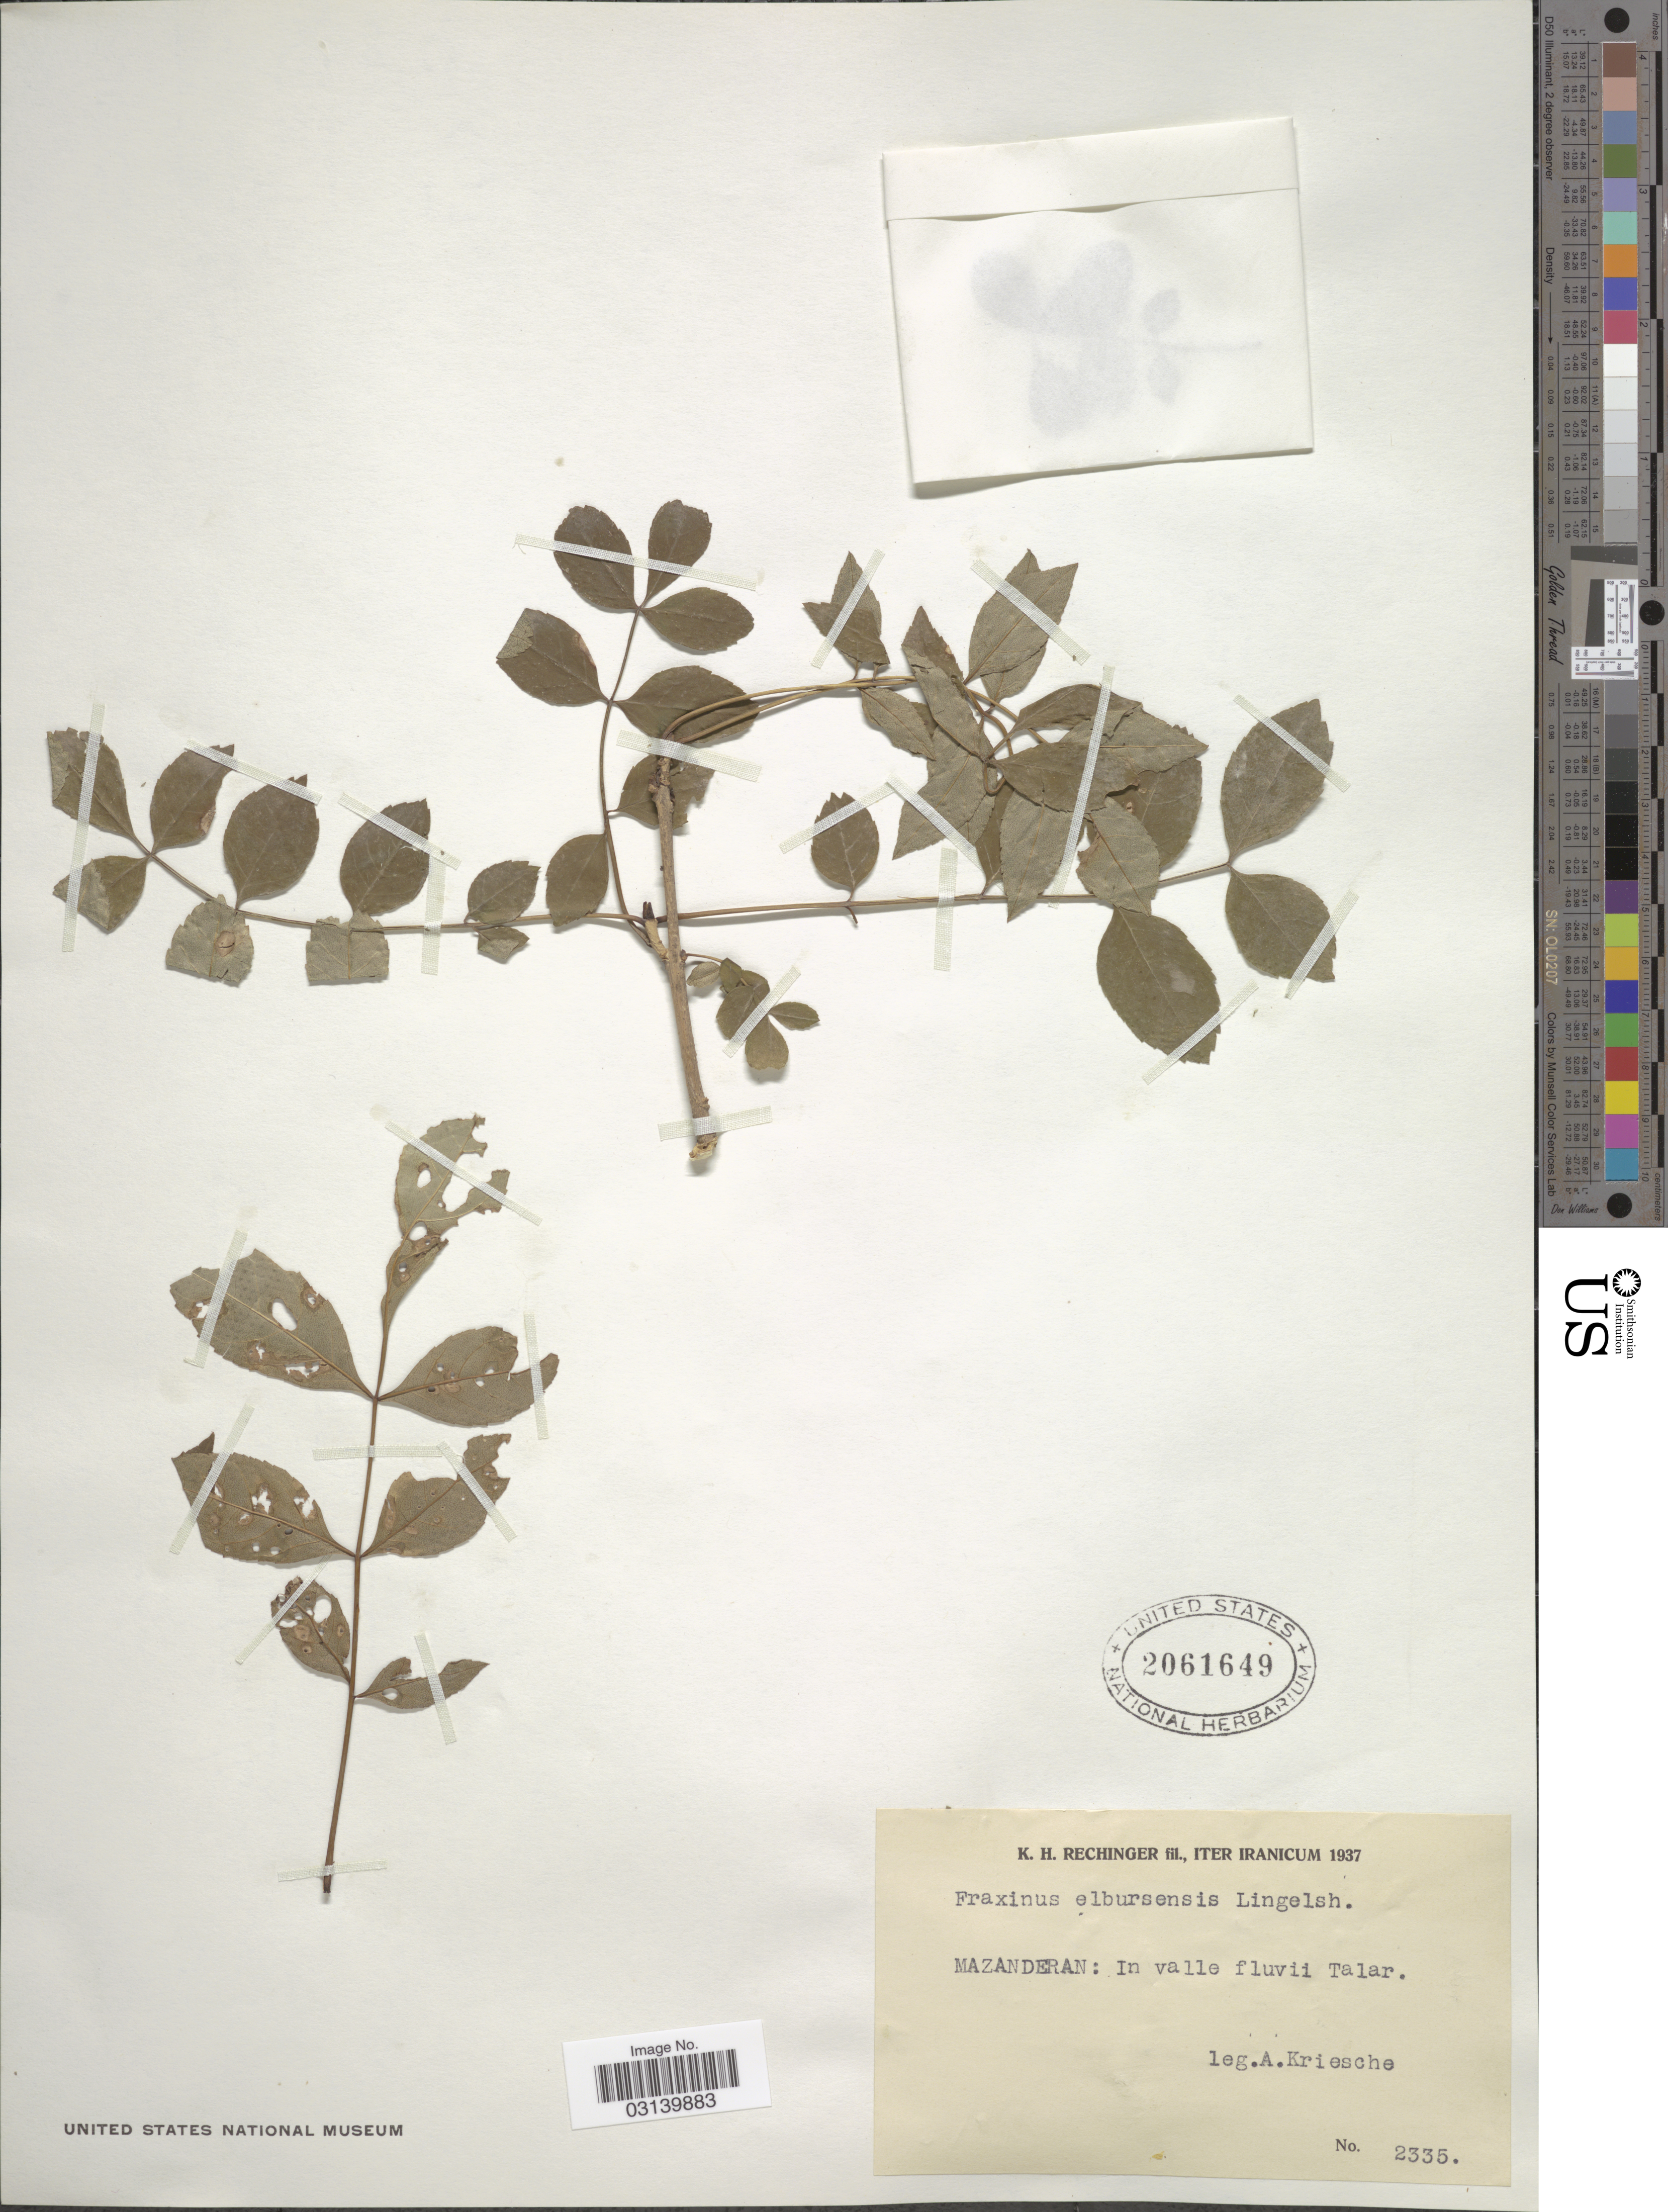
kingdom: Plantae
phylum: Tracheophyta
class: Magnoliopsida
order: Lamiales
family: Oleaceae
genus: Fraxinus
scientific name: Fraxinus elbursensis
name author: Lingelsh.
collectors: A. Kriesche & K. H. Rechinger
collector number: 2335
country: Iran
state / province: Mazandaran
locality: Mazanderan: In valle fluvii Talar.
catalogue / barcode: US 2061649